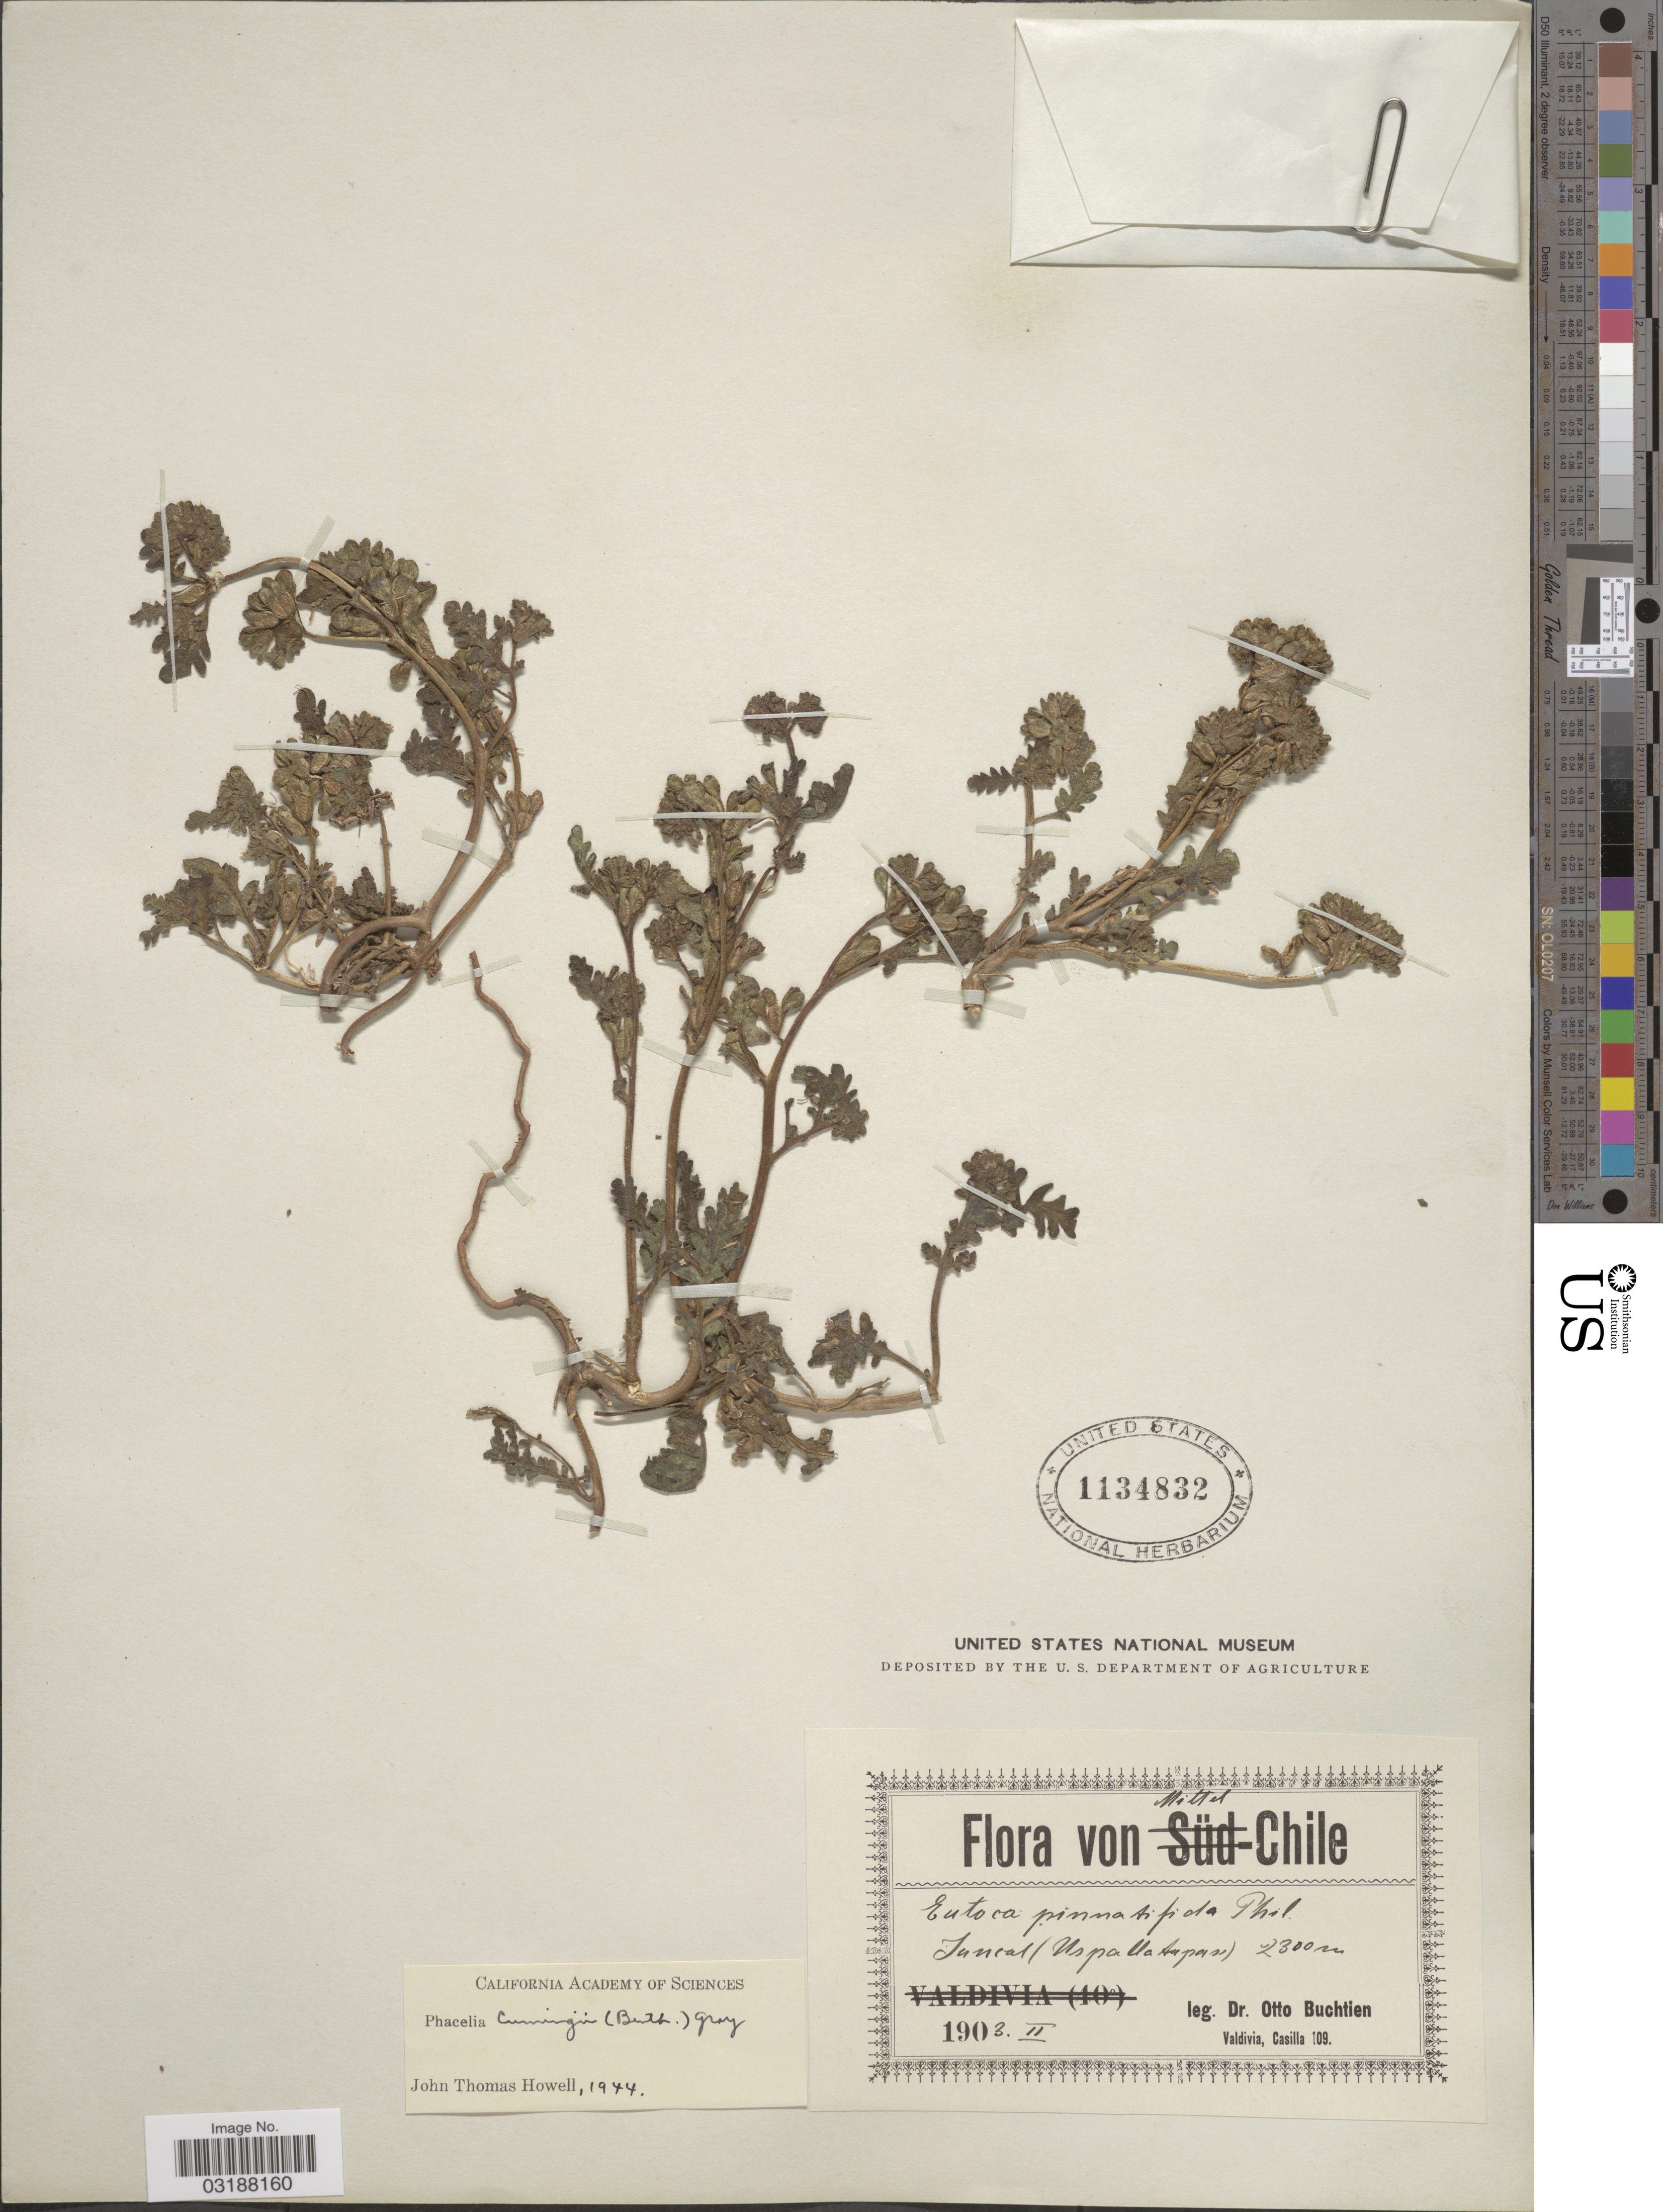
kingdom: Plantae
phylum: Tracheophyta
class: Magnoliopsida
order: Boraginales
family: Hydrophyllaceae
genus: Phacelia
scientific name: Phacelia cumingii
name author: (Benth.) A. Gray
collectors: O. Buchtien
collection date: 1903-02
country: Chile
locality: Mittel-Chile, Juncal (Uspallata pass).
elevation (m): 2300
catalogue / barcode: US 1134832